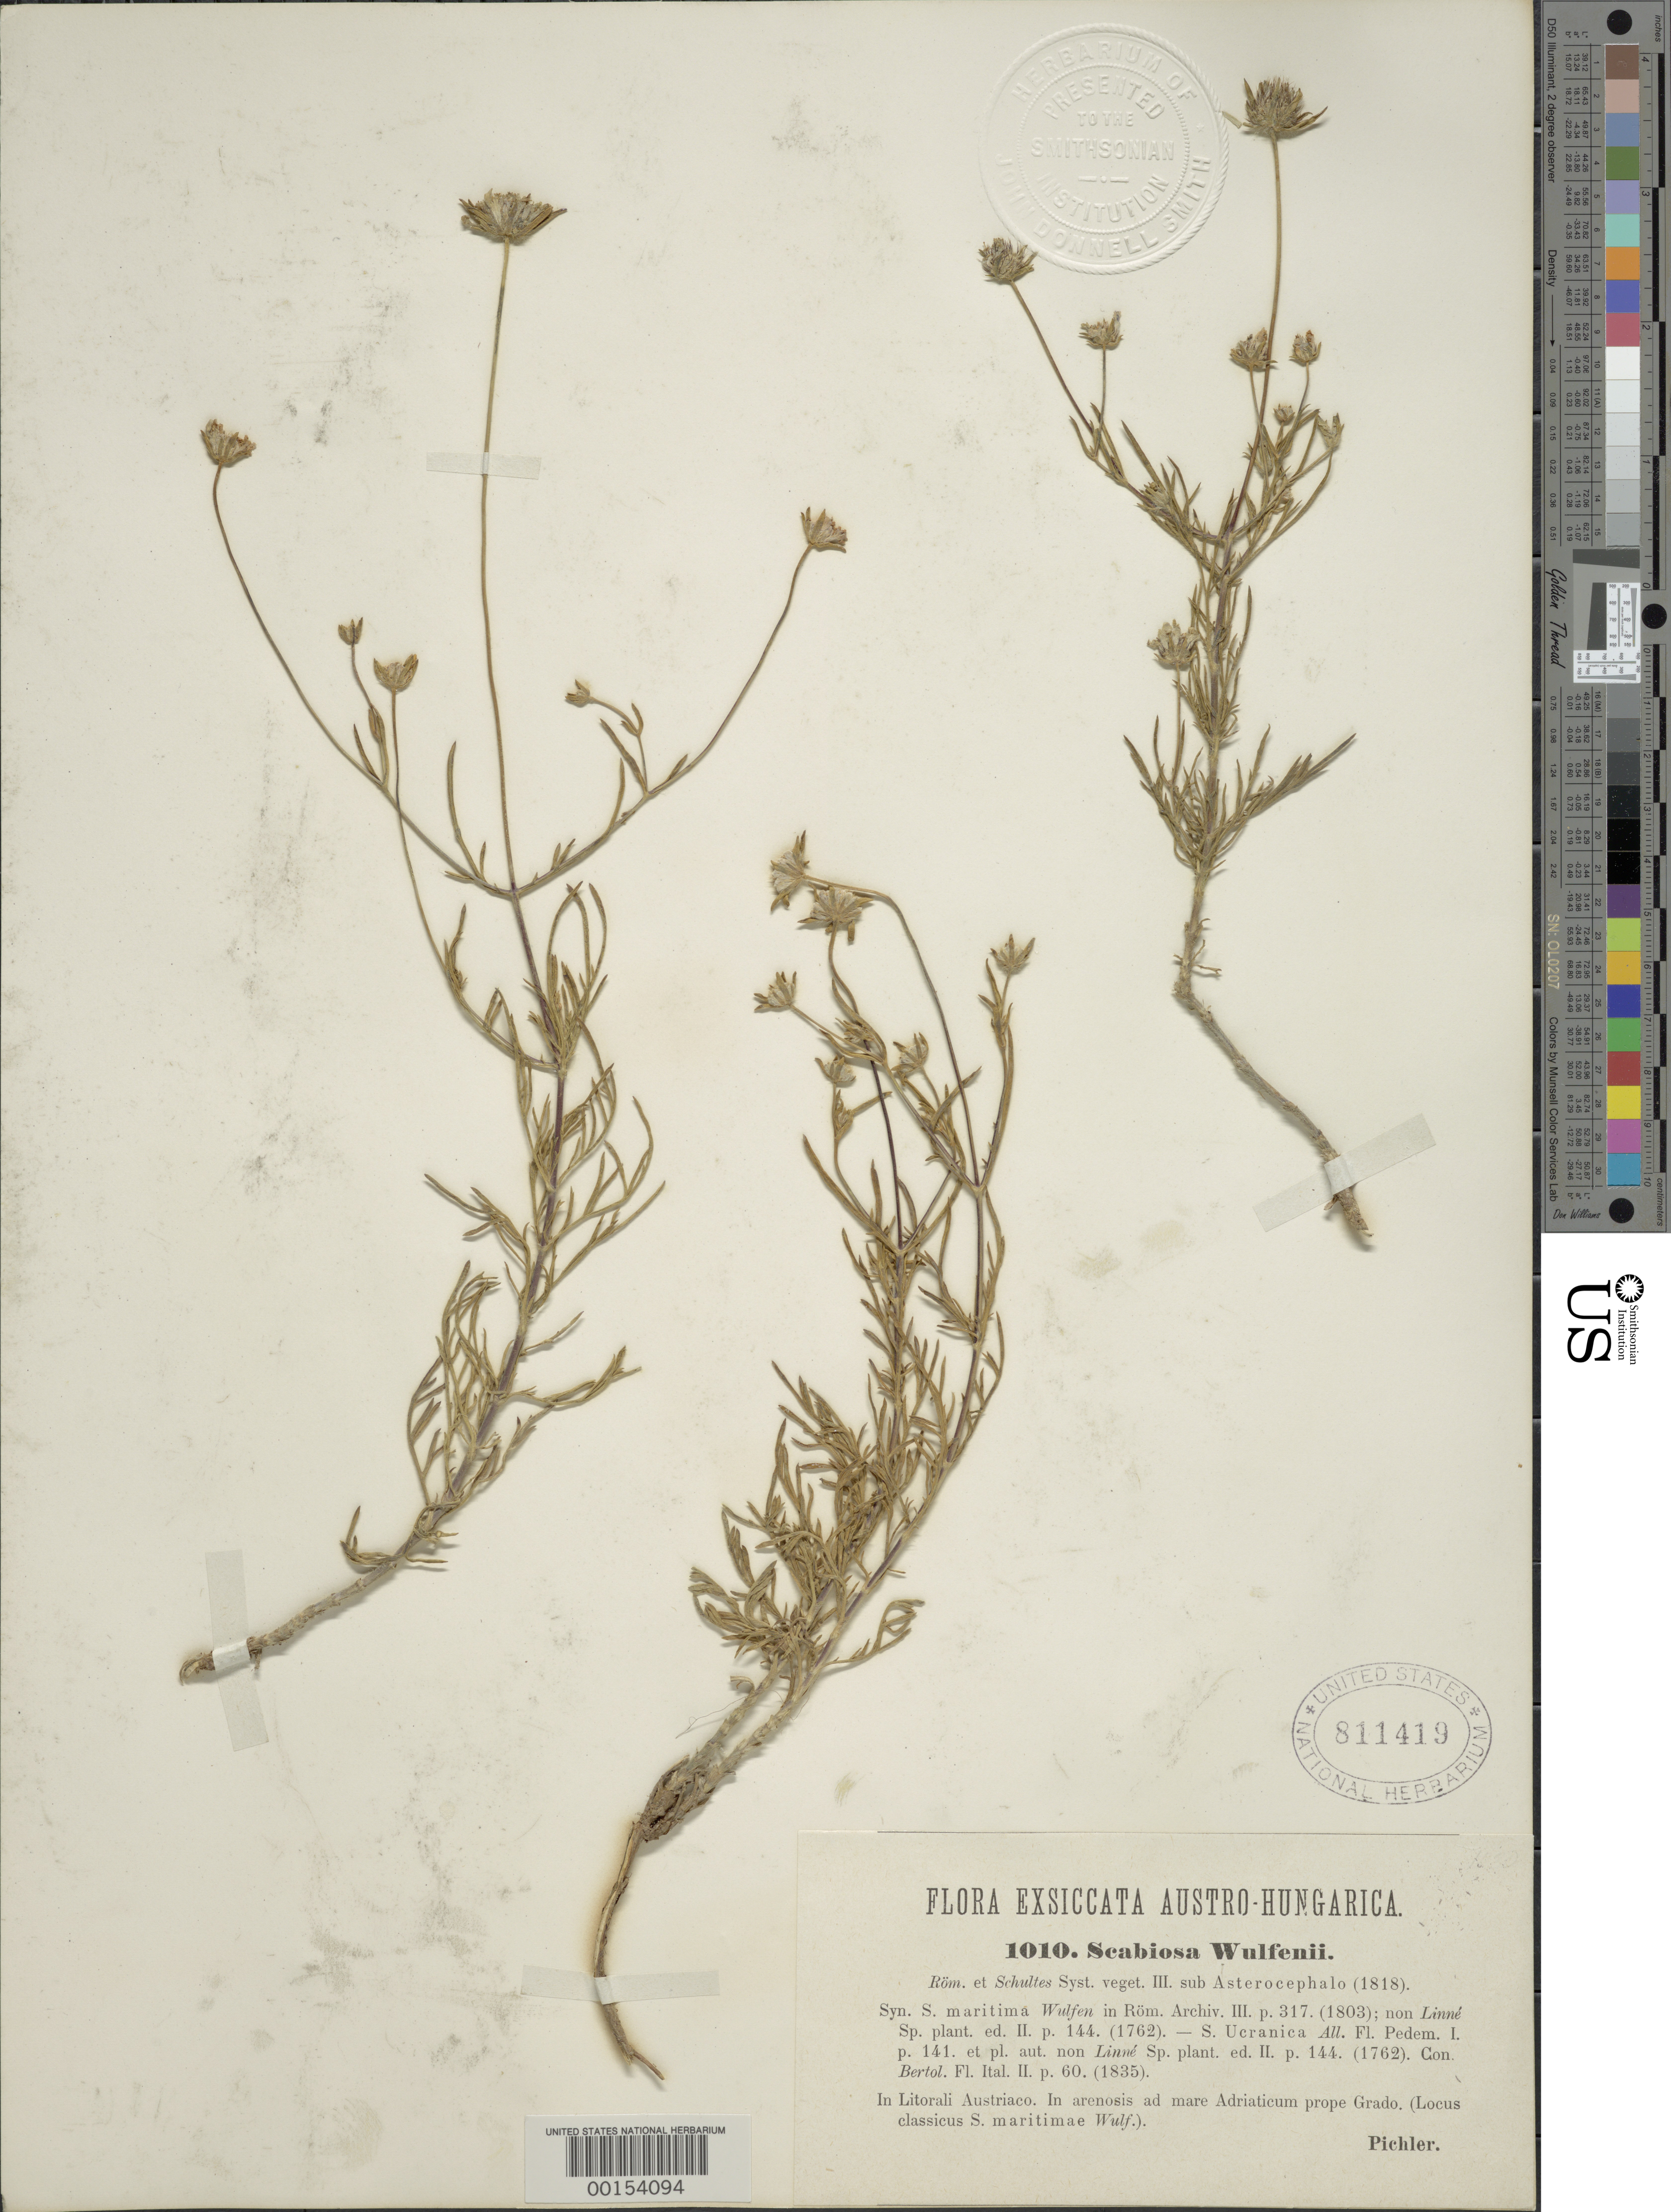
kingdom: Plantae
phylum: Tracheophyta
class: Magnoliopsida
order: Dipsacales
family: Caprifoliaceae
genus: Scabiosa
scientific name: Scabiosa wulfenii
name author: Roem. & Schult.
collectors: T. Pichler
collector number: Exsic. Austro-Hung. 1010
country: Italy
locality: Grado on the Adriatic Sea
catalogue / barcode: US 811419